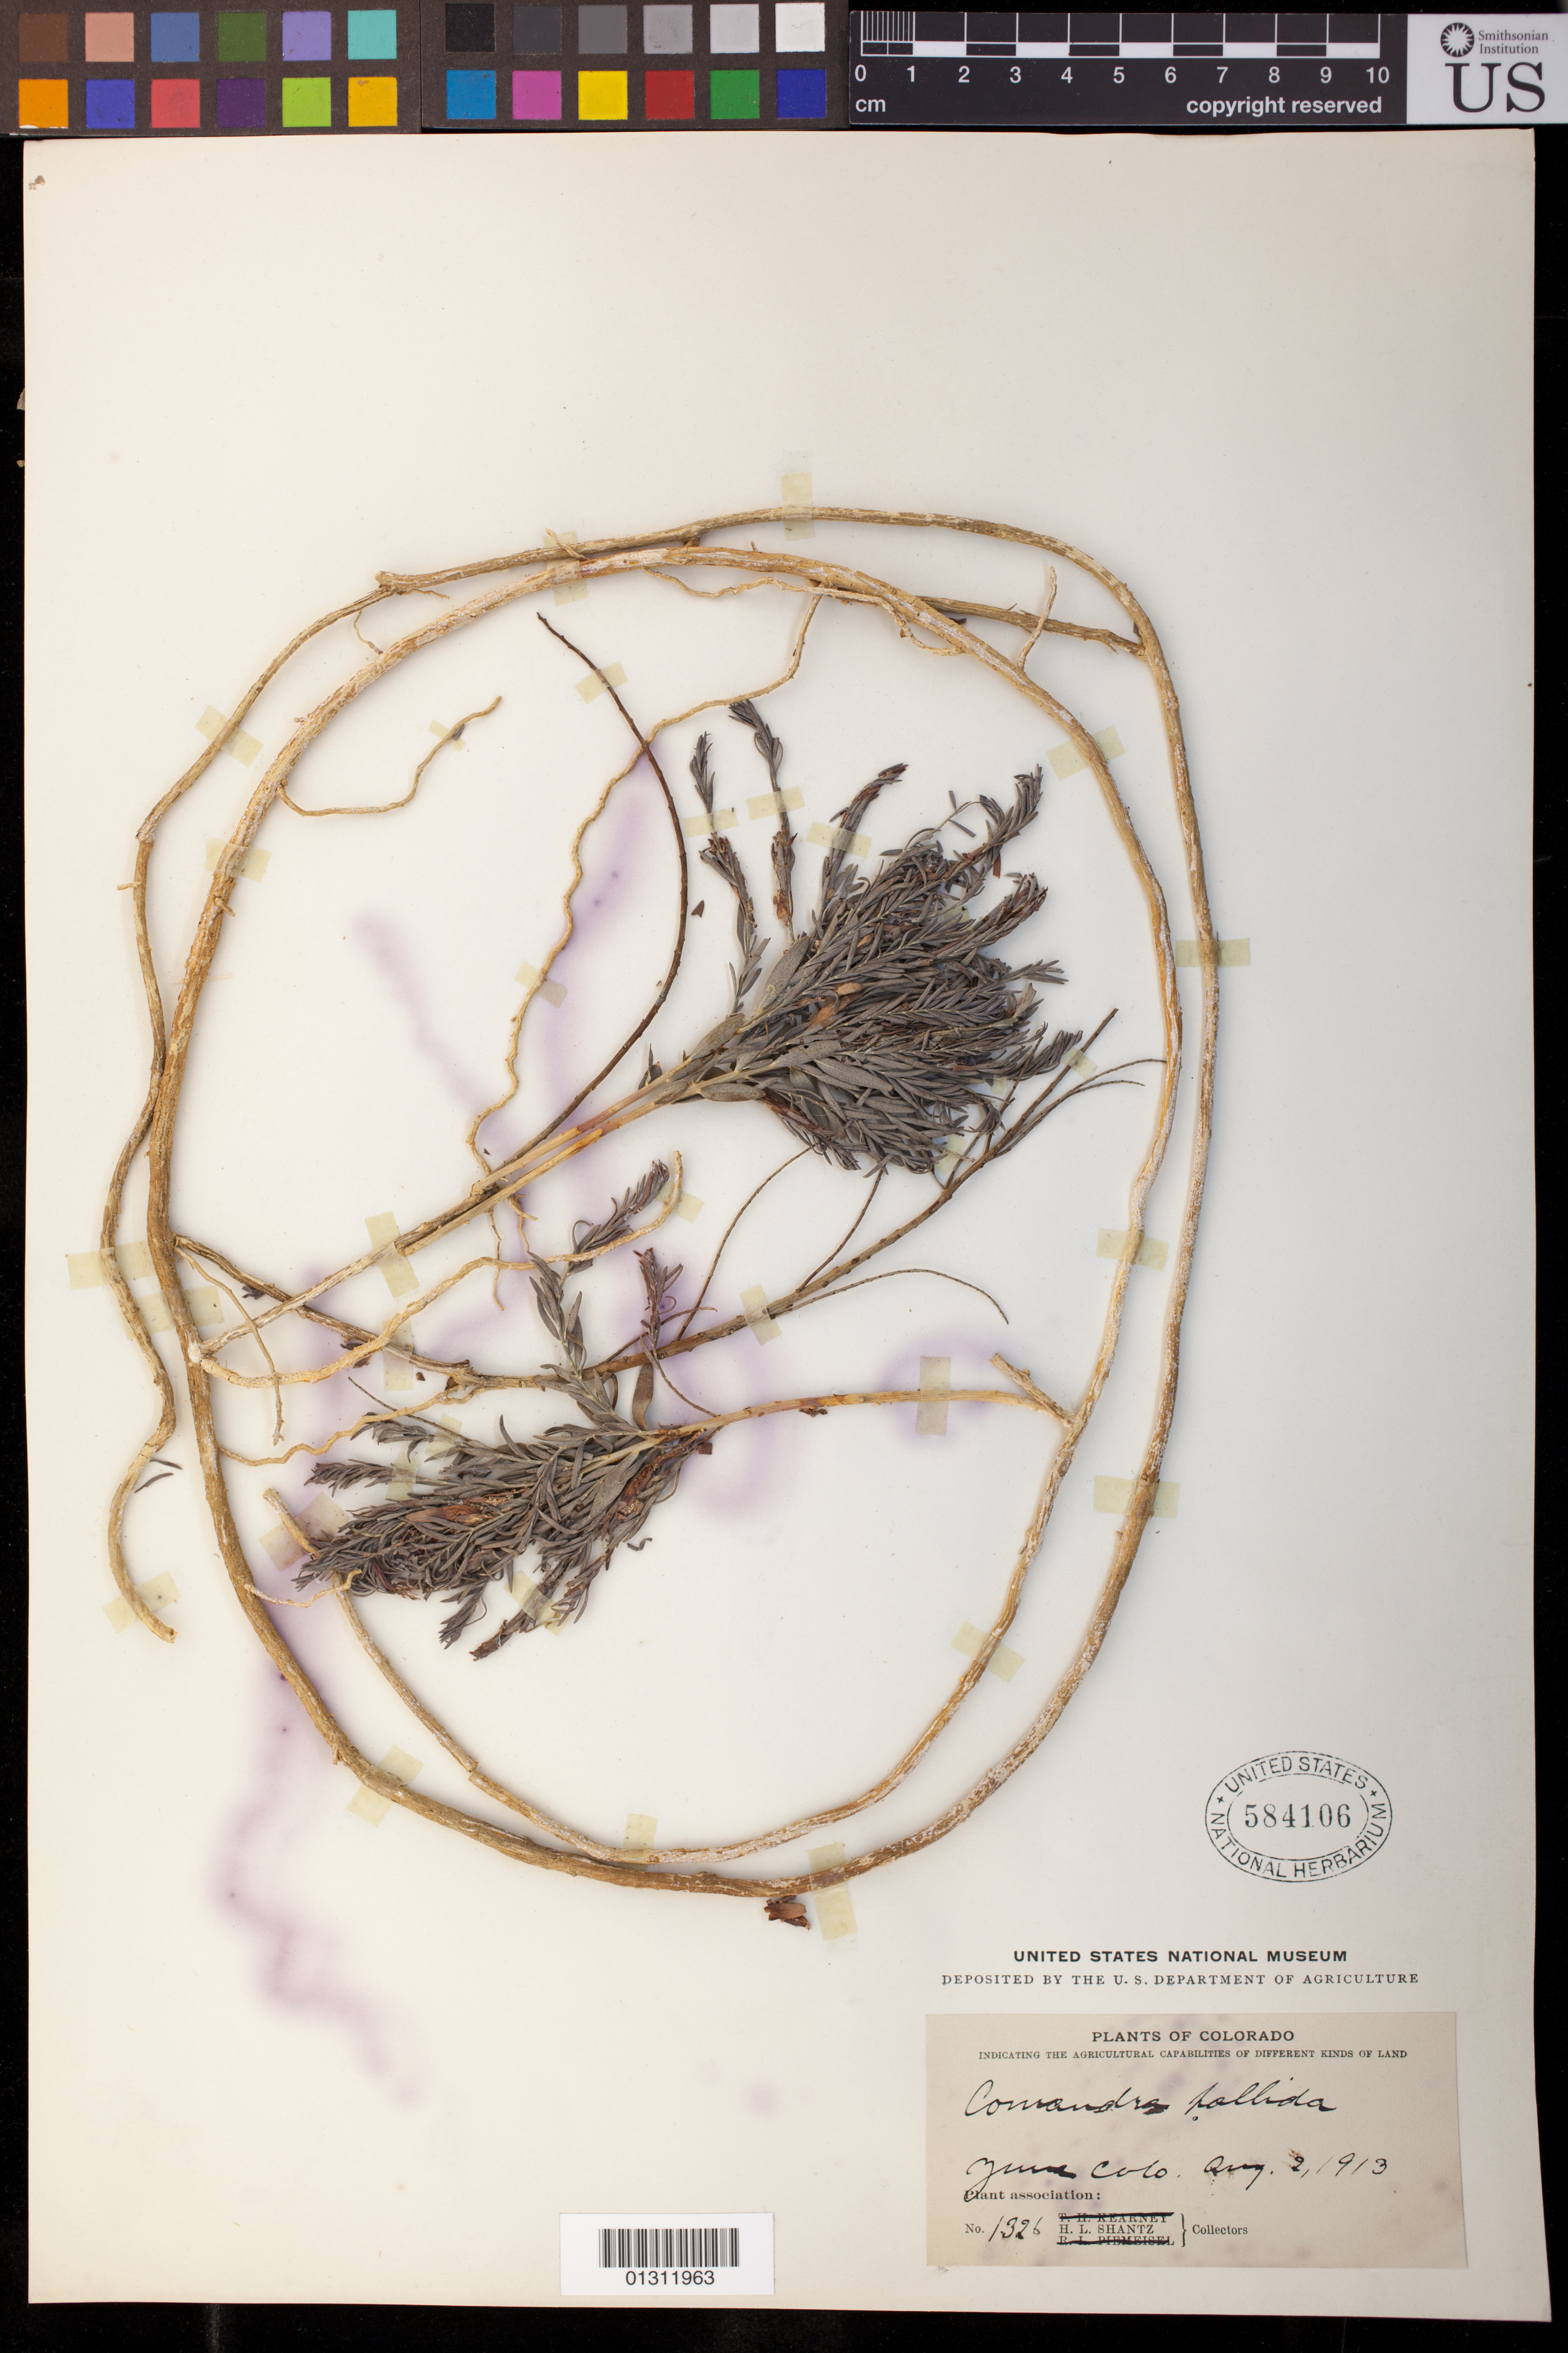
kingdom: Plantae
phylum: Tracheophyta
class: Magnoliopsida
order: Santalales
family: Comandraceae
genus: Comandra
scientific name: Comandra pallida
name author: A. DC.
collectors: H. Shantz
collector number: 1326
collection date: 1913-08-02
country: United States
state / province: Colorado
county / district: Yuma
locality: Yuma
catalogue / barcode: US 584106